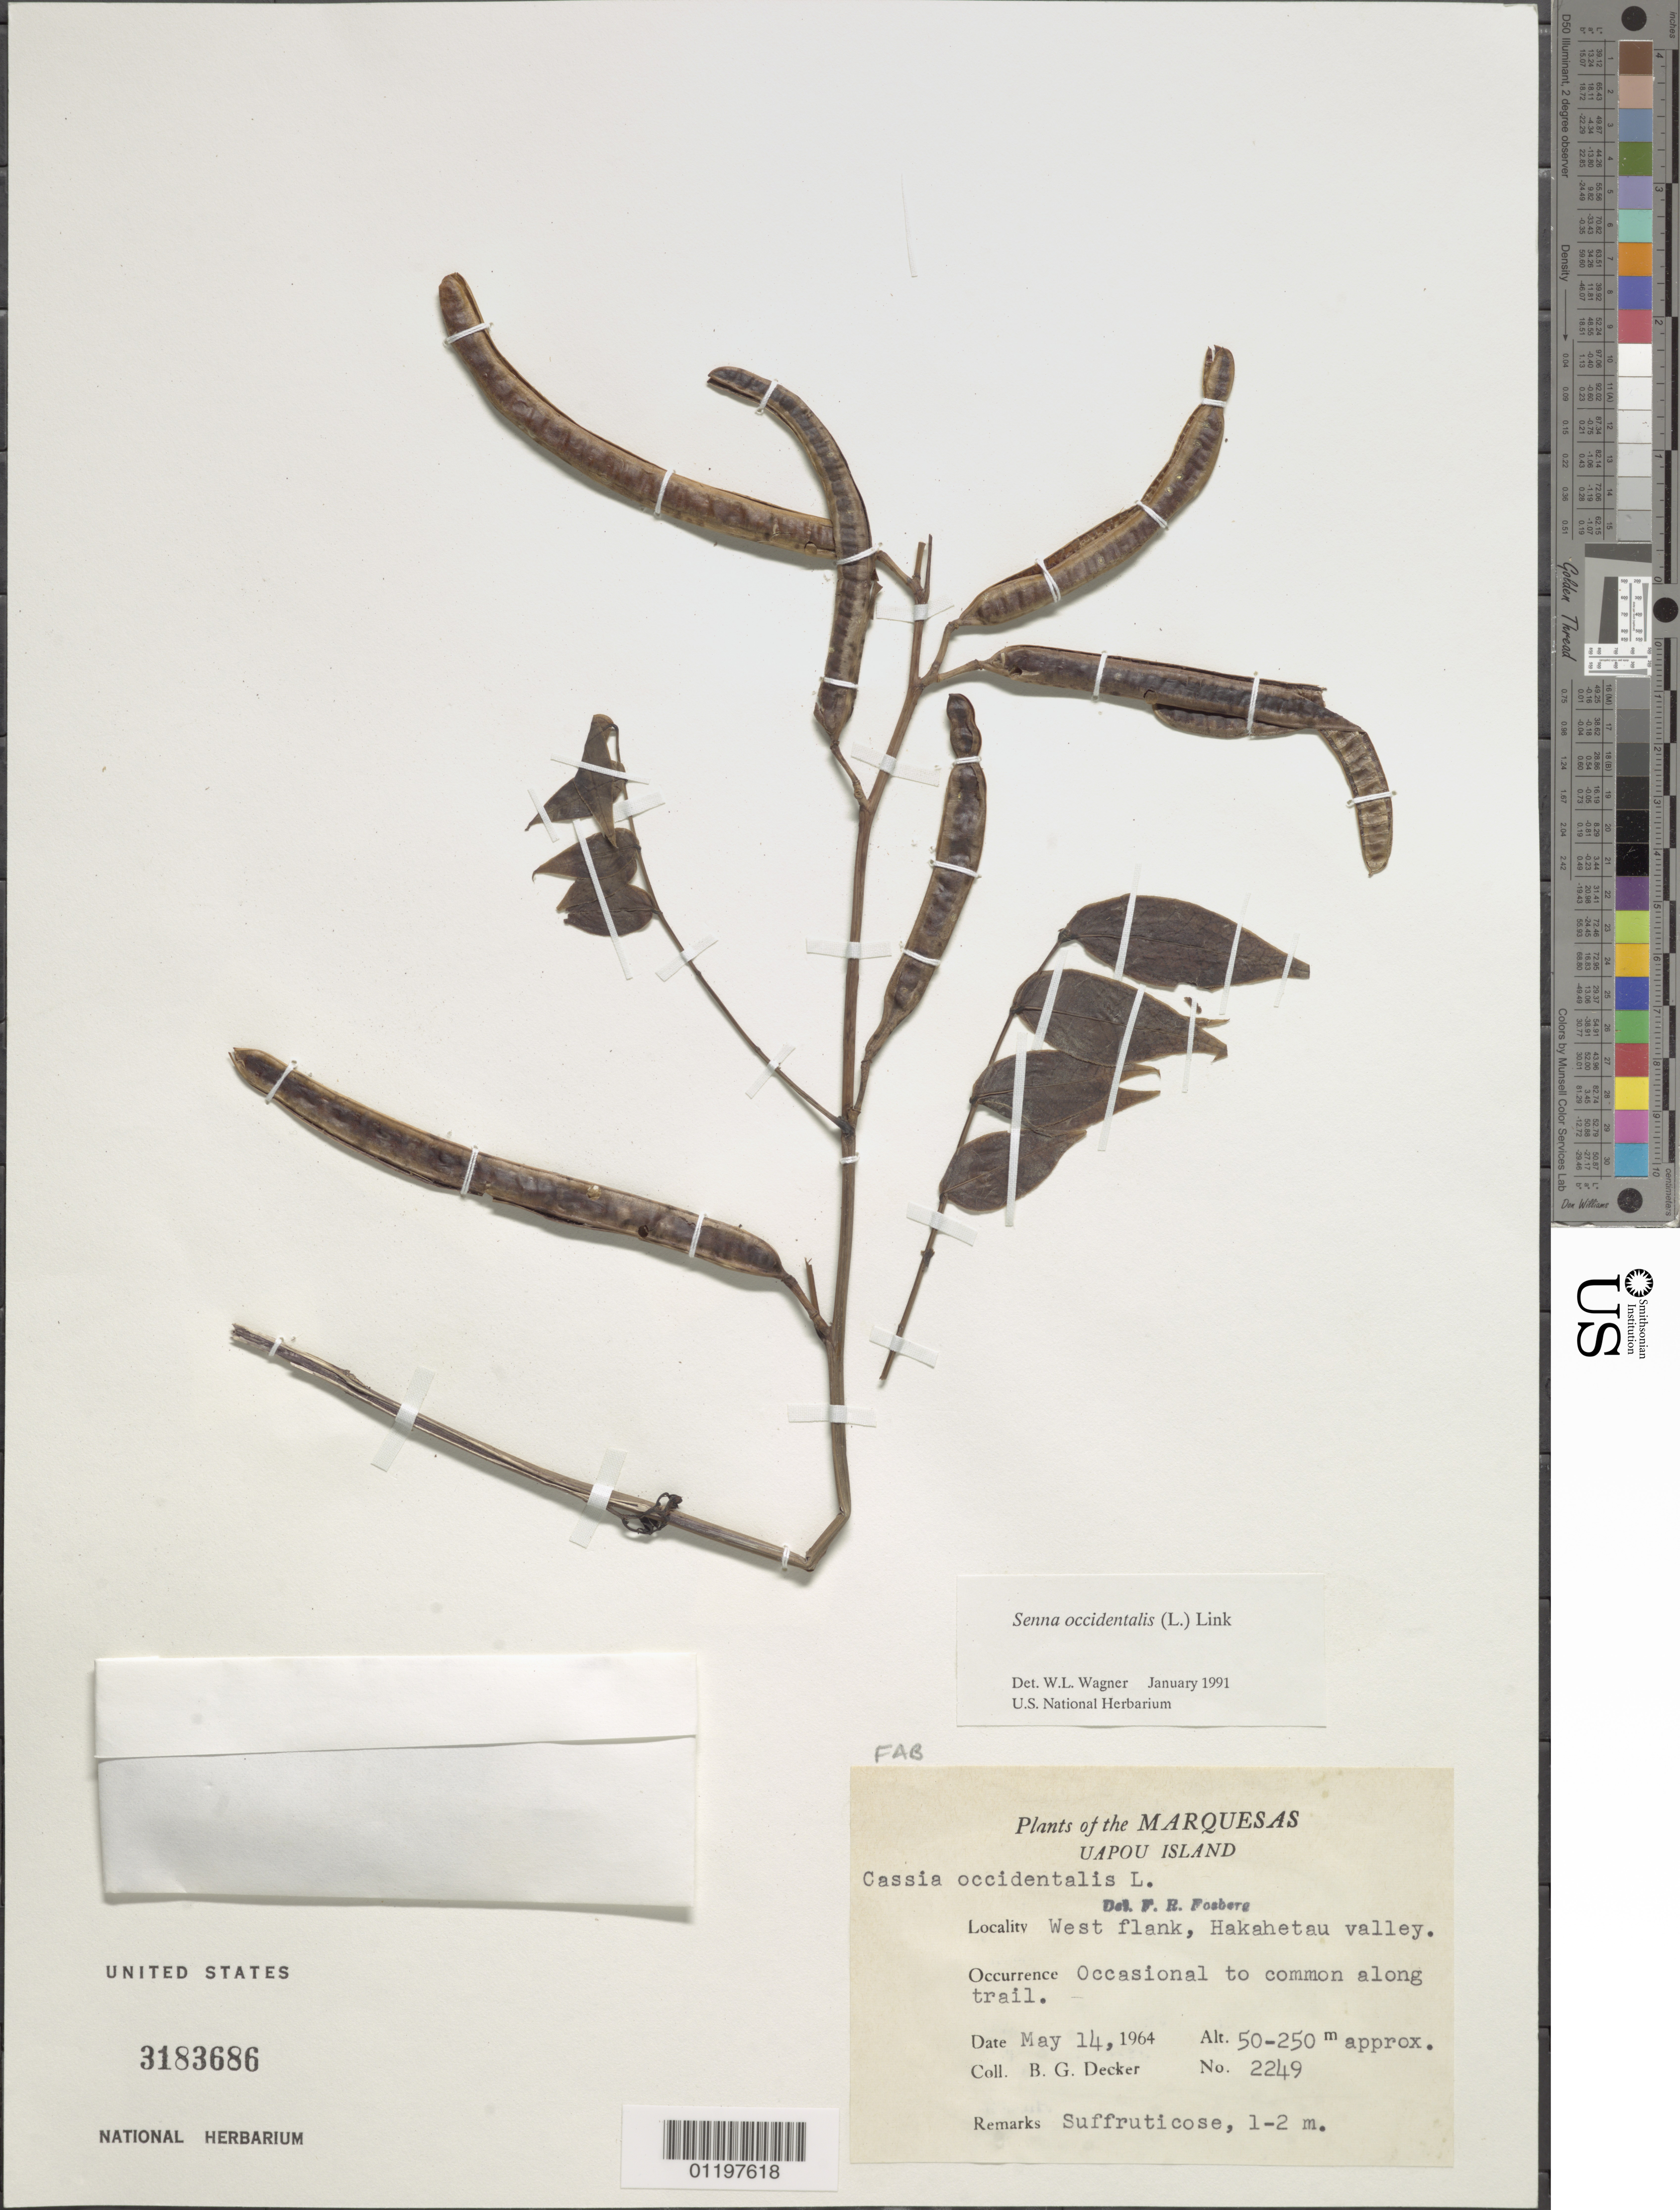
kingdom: Plantae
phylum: Tracheophyta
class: Magnoliopsida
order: Fabales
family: Fabaceae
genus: Senna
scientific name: Senna occidentalis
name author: (L.) Link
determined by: Wagner, W. L., (BOT), Smithsonian Institution - National Museum of Natural History (UNITED STATES)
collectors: B. G. Decker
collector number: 2249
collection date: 1964-05-14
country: French Polynesia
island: Ua Pou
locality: Hakahetau Valley, W flank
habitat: Occasional to common along trail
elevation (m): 50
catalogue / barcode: US 3183686